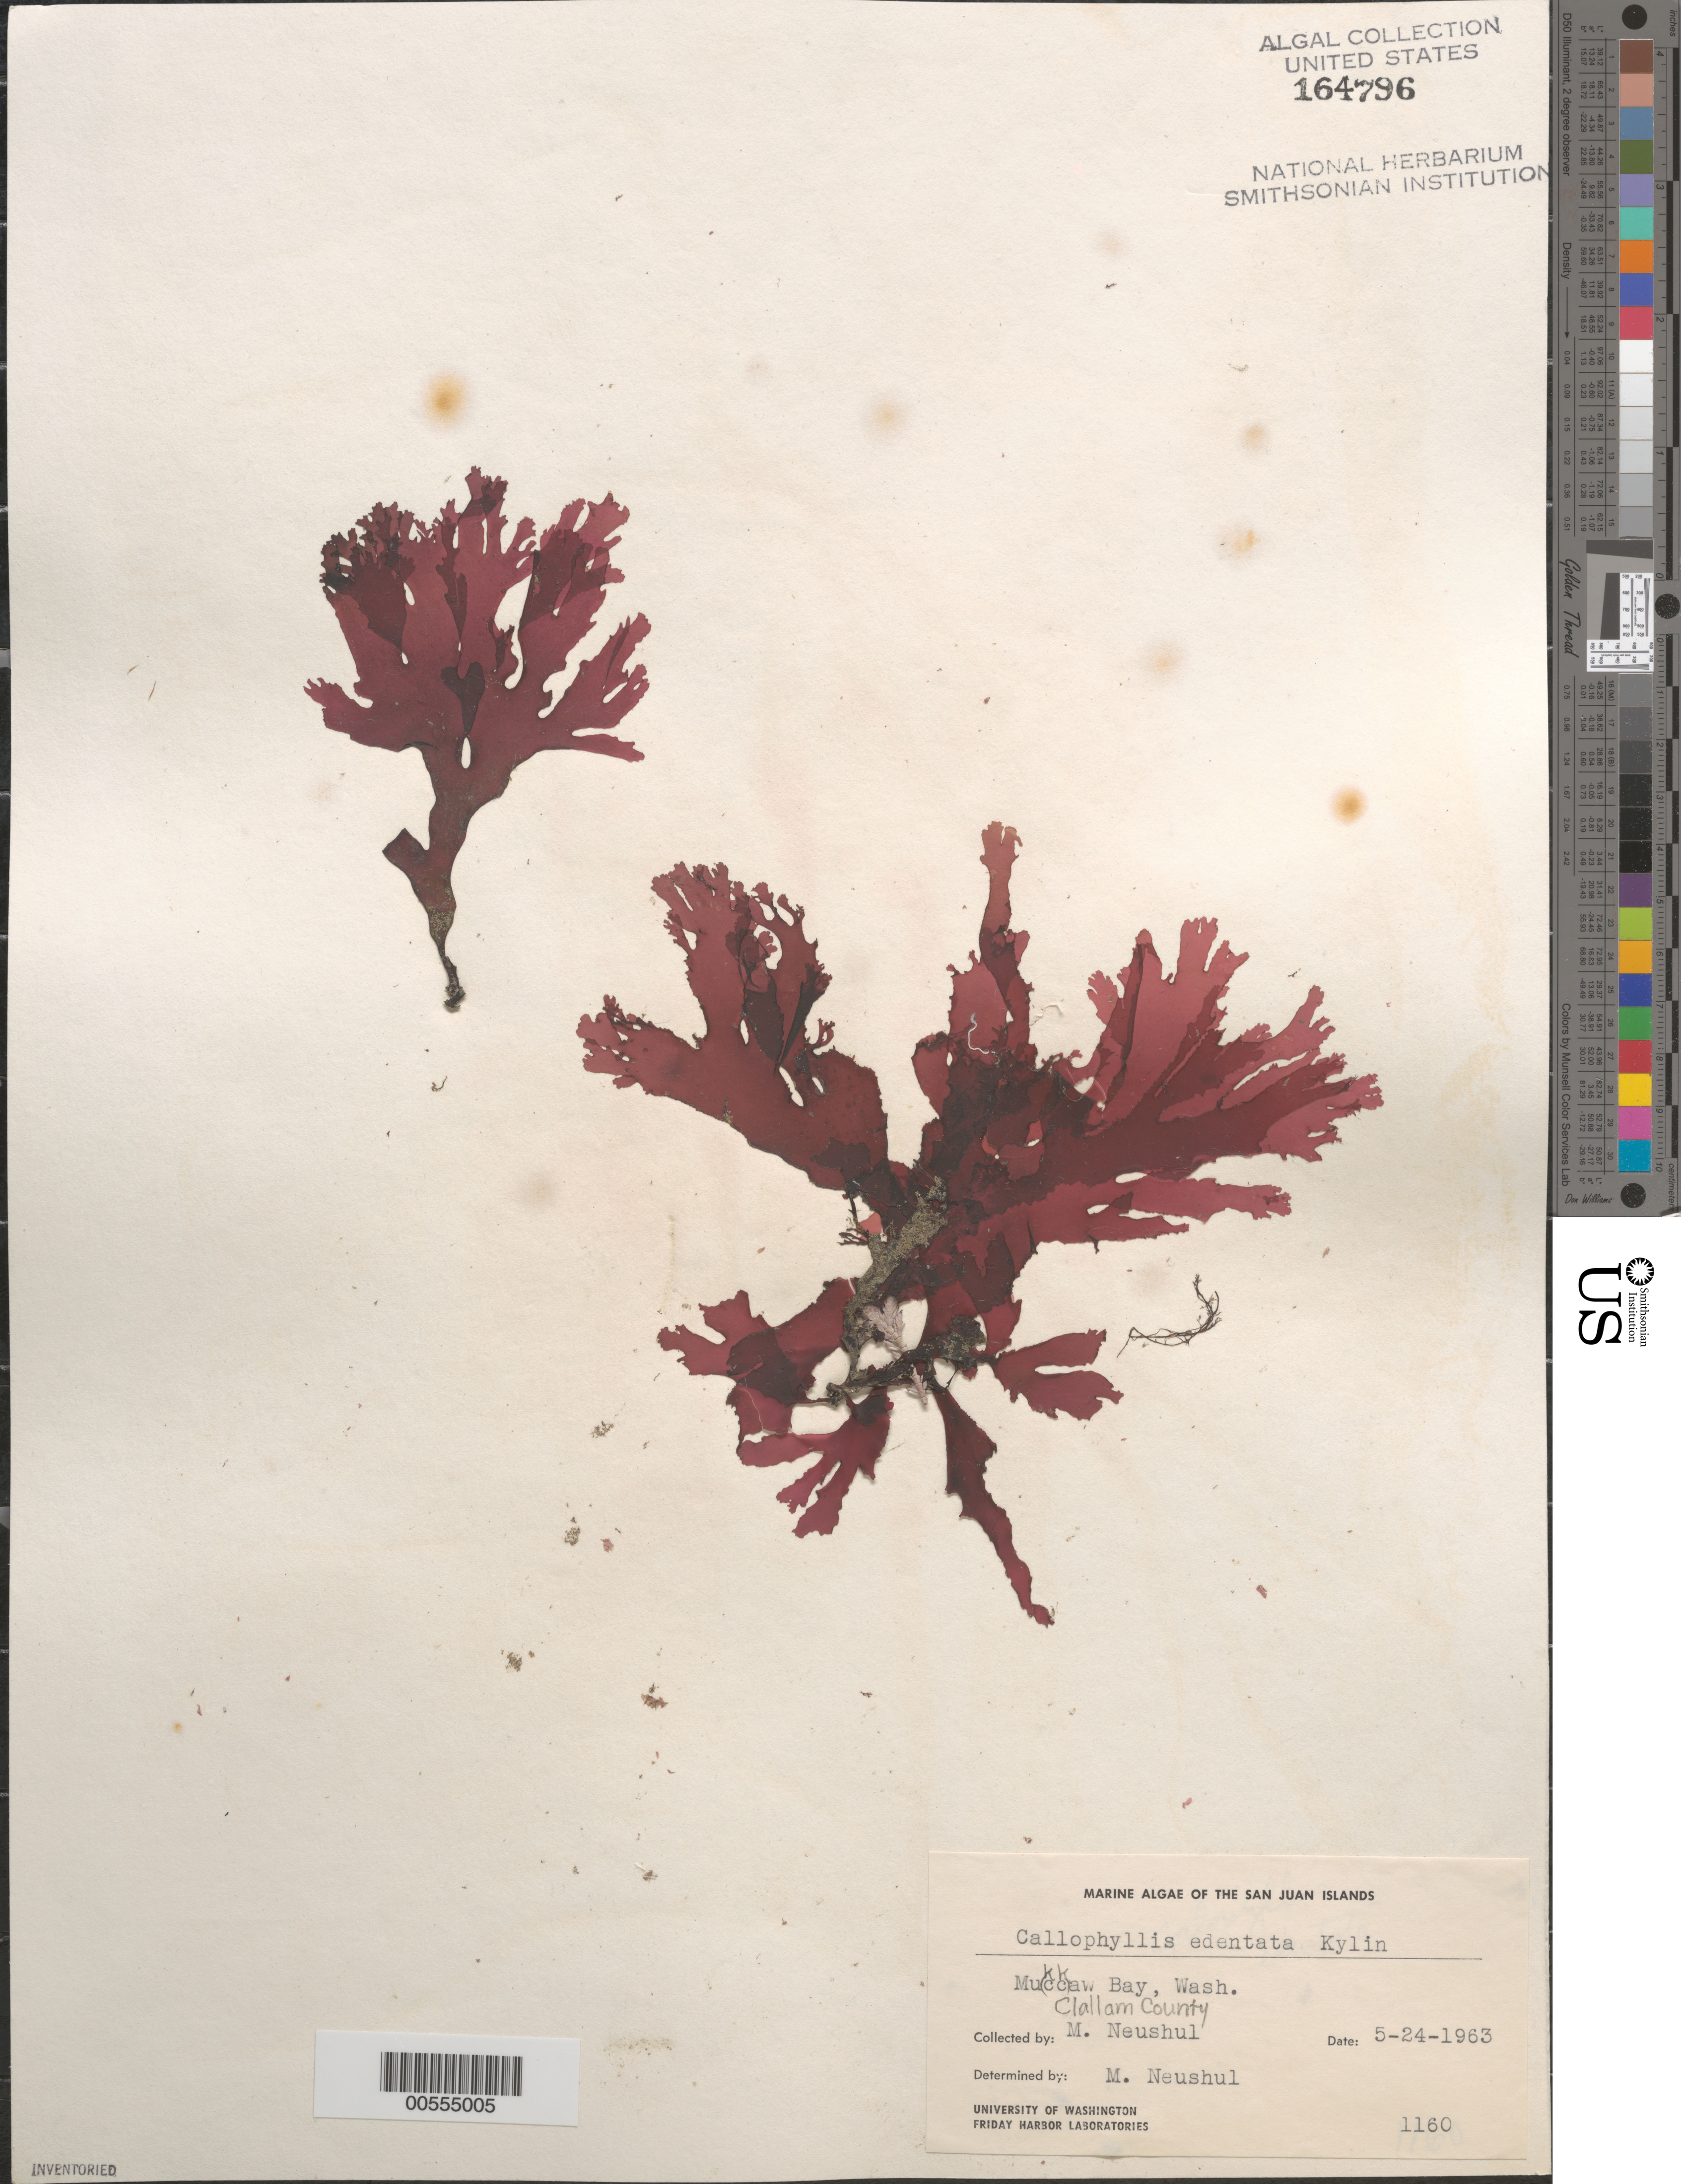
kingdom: Plantae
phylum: Rhodophyta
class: Florideophyceae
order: Gigartinales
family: Kallymeniaceae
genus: Callophyllis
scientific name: Callophyllis edentata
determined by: Neushul, M.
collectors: M. Neushul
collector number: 1160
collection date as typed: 24 May 1963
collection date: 1963-05-24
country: United States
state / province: Washington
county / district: Clallam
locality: Mukkaw Bay (Muccaw Bay)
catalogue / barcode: US 164796